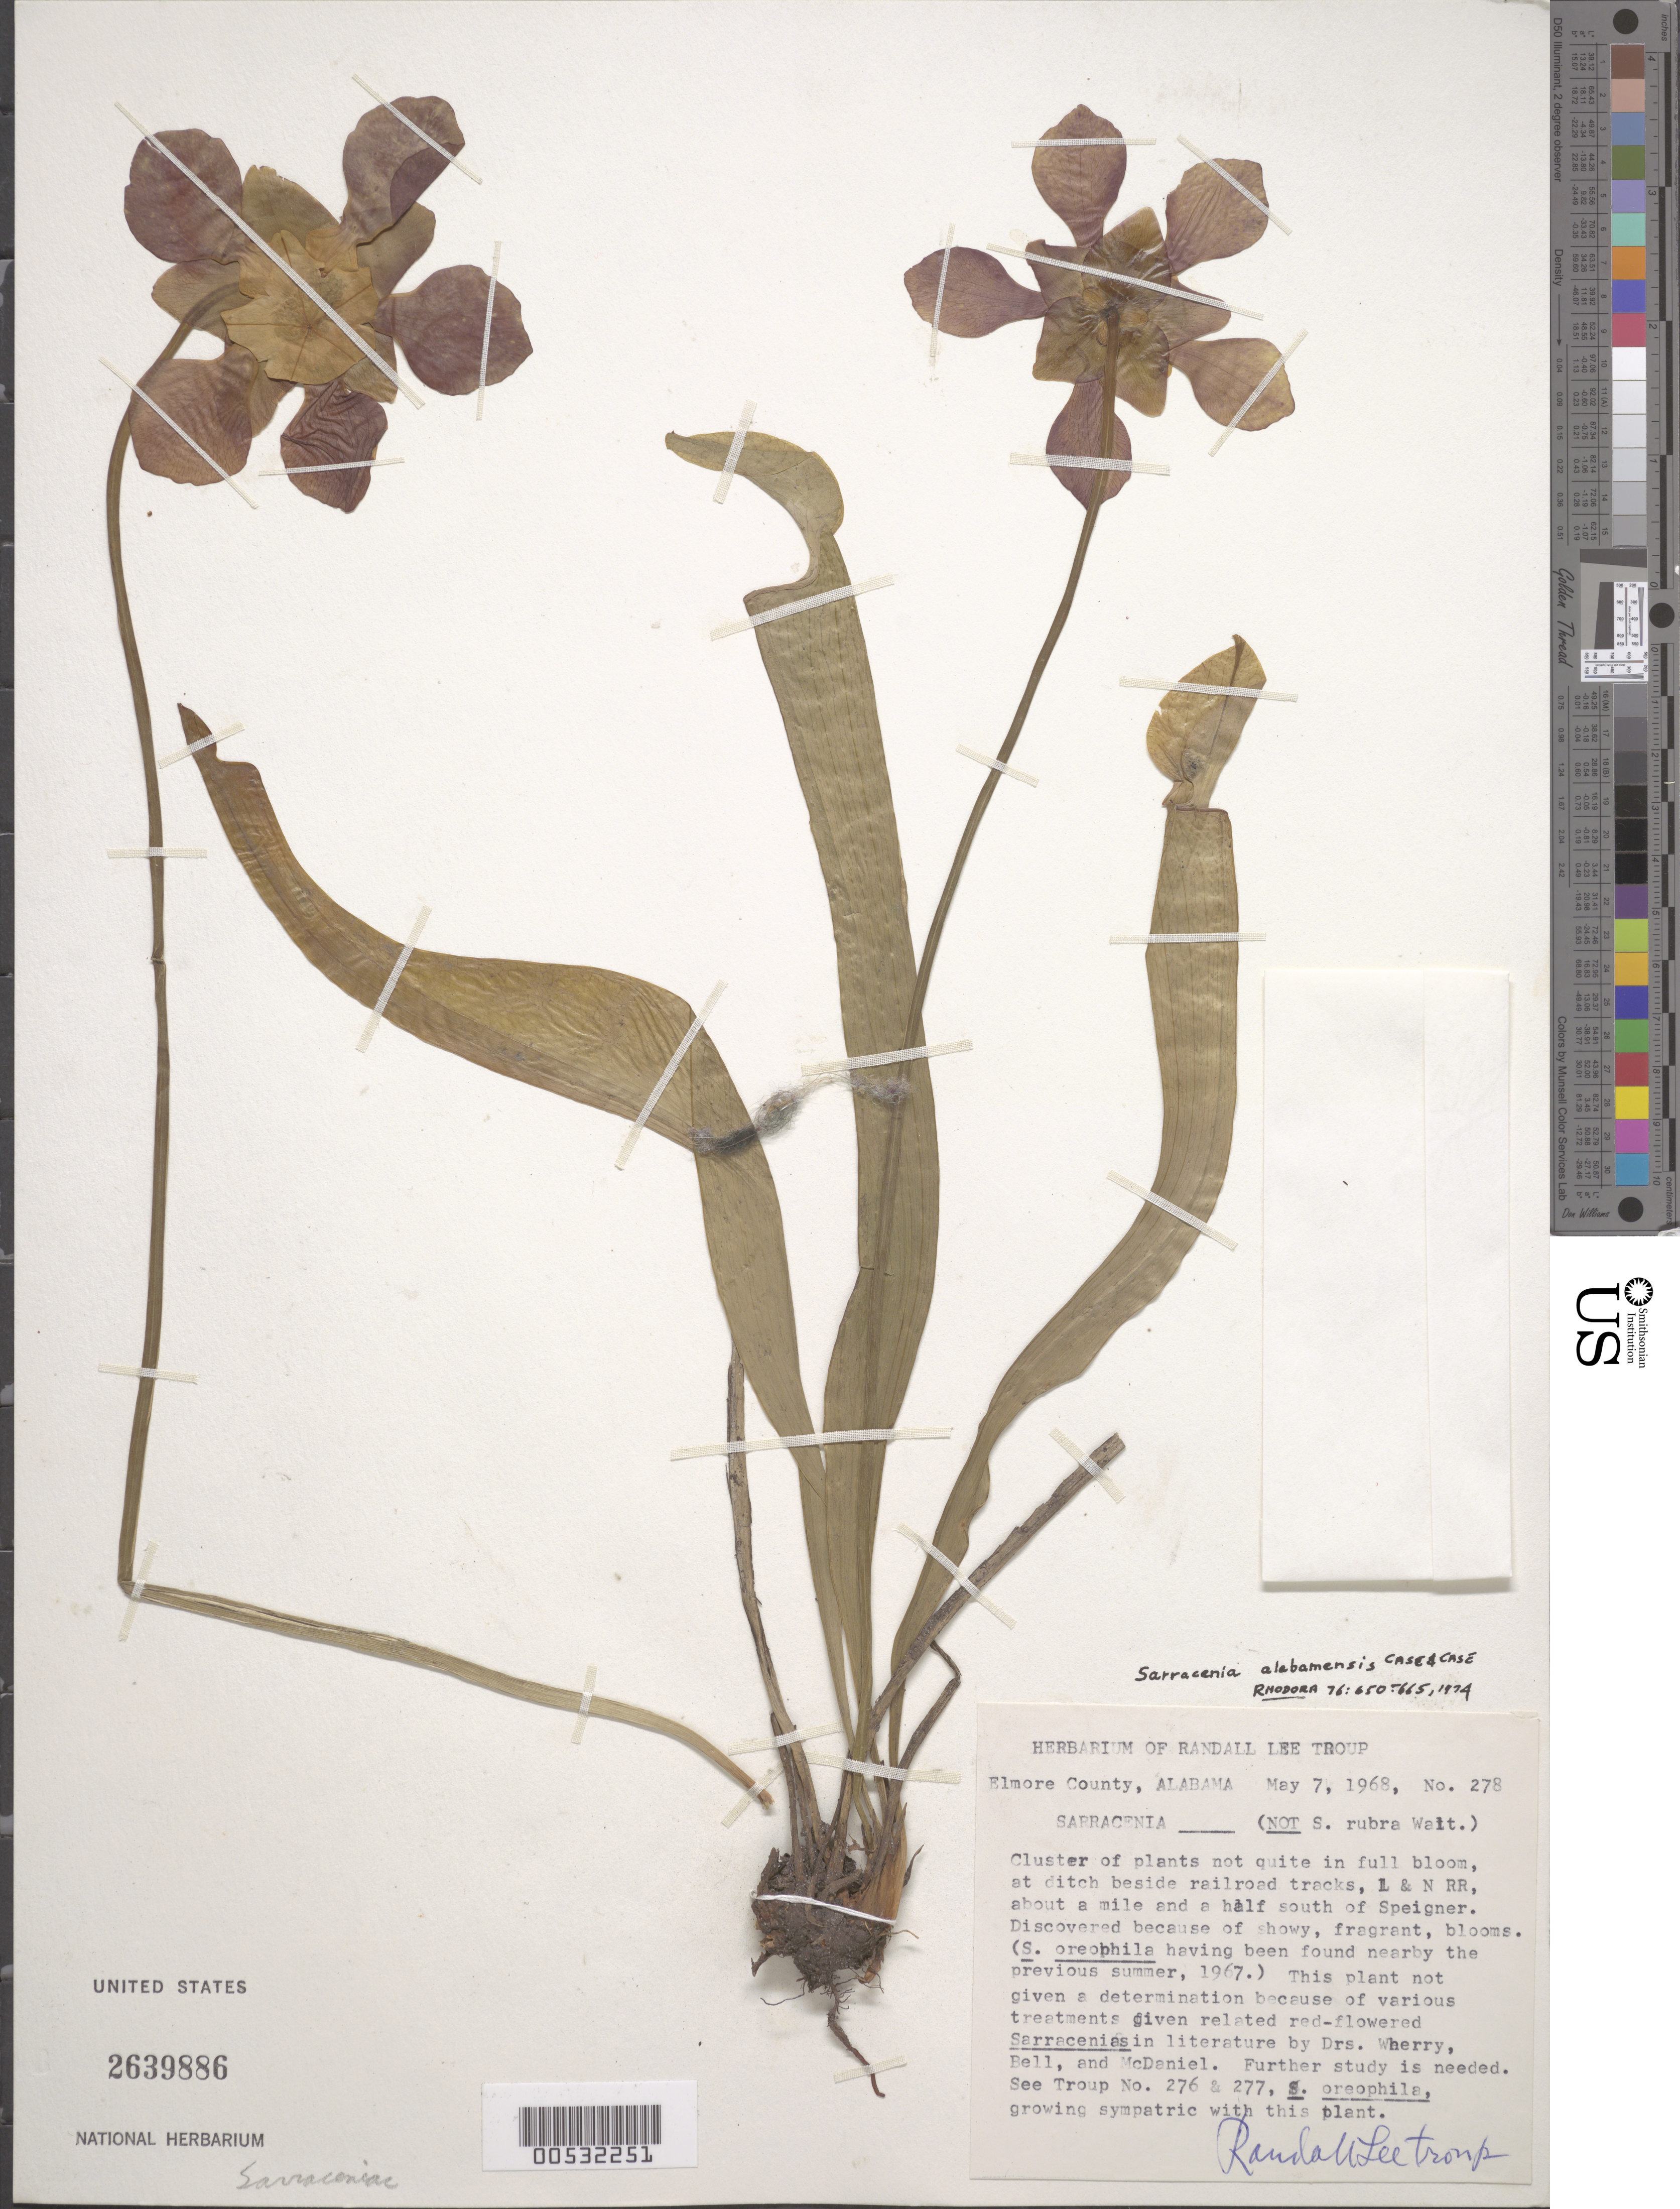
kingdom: Plantae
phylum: Tracheophyta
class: Magnoliopsida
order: Ericales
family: Sarraceniaceae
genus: Sarracenia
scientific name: Sarracenia alabamensis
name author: Case & R. B. Case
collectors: R. Troup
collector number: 278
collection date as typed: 07 May 1968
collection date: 1968-05-07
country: United States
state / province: Alabama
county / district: Elmore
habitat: Ditch near railroad.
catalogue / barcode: US 2639886